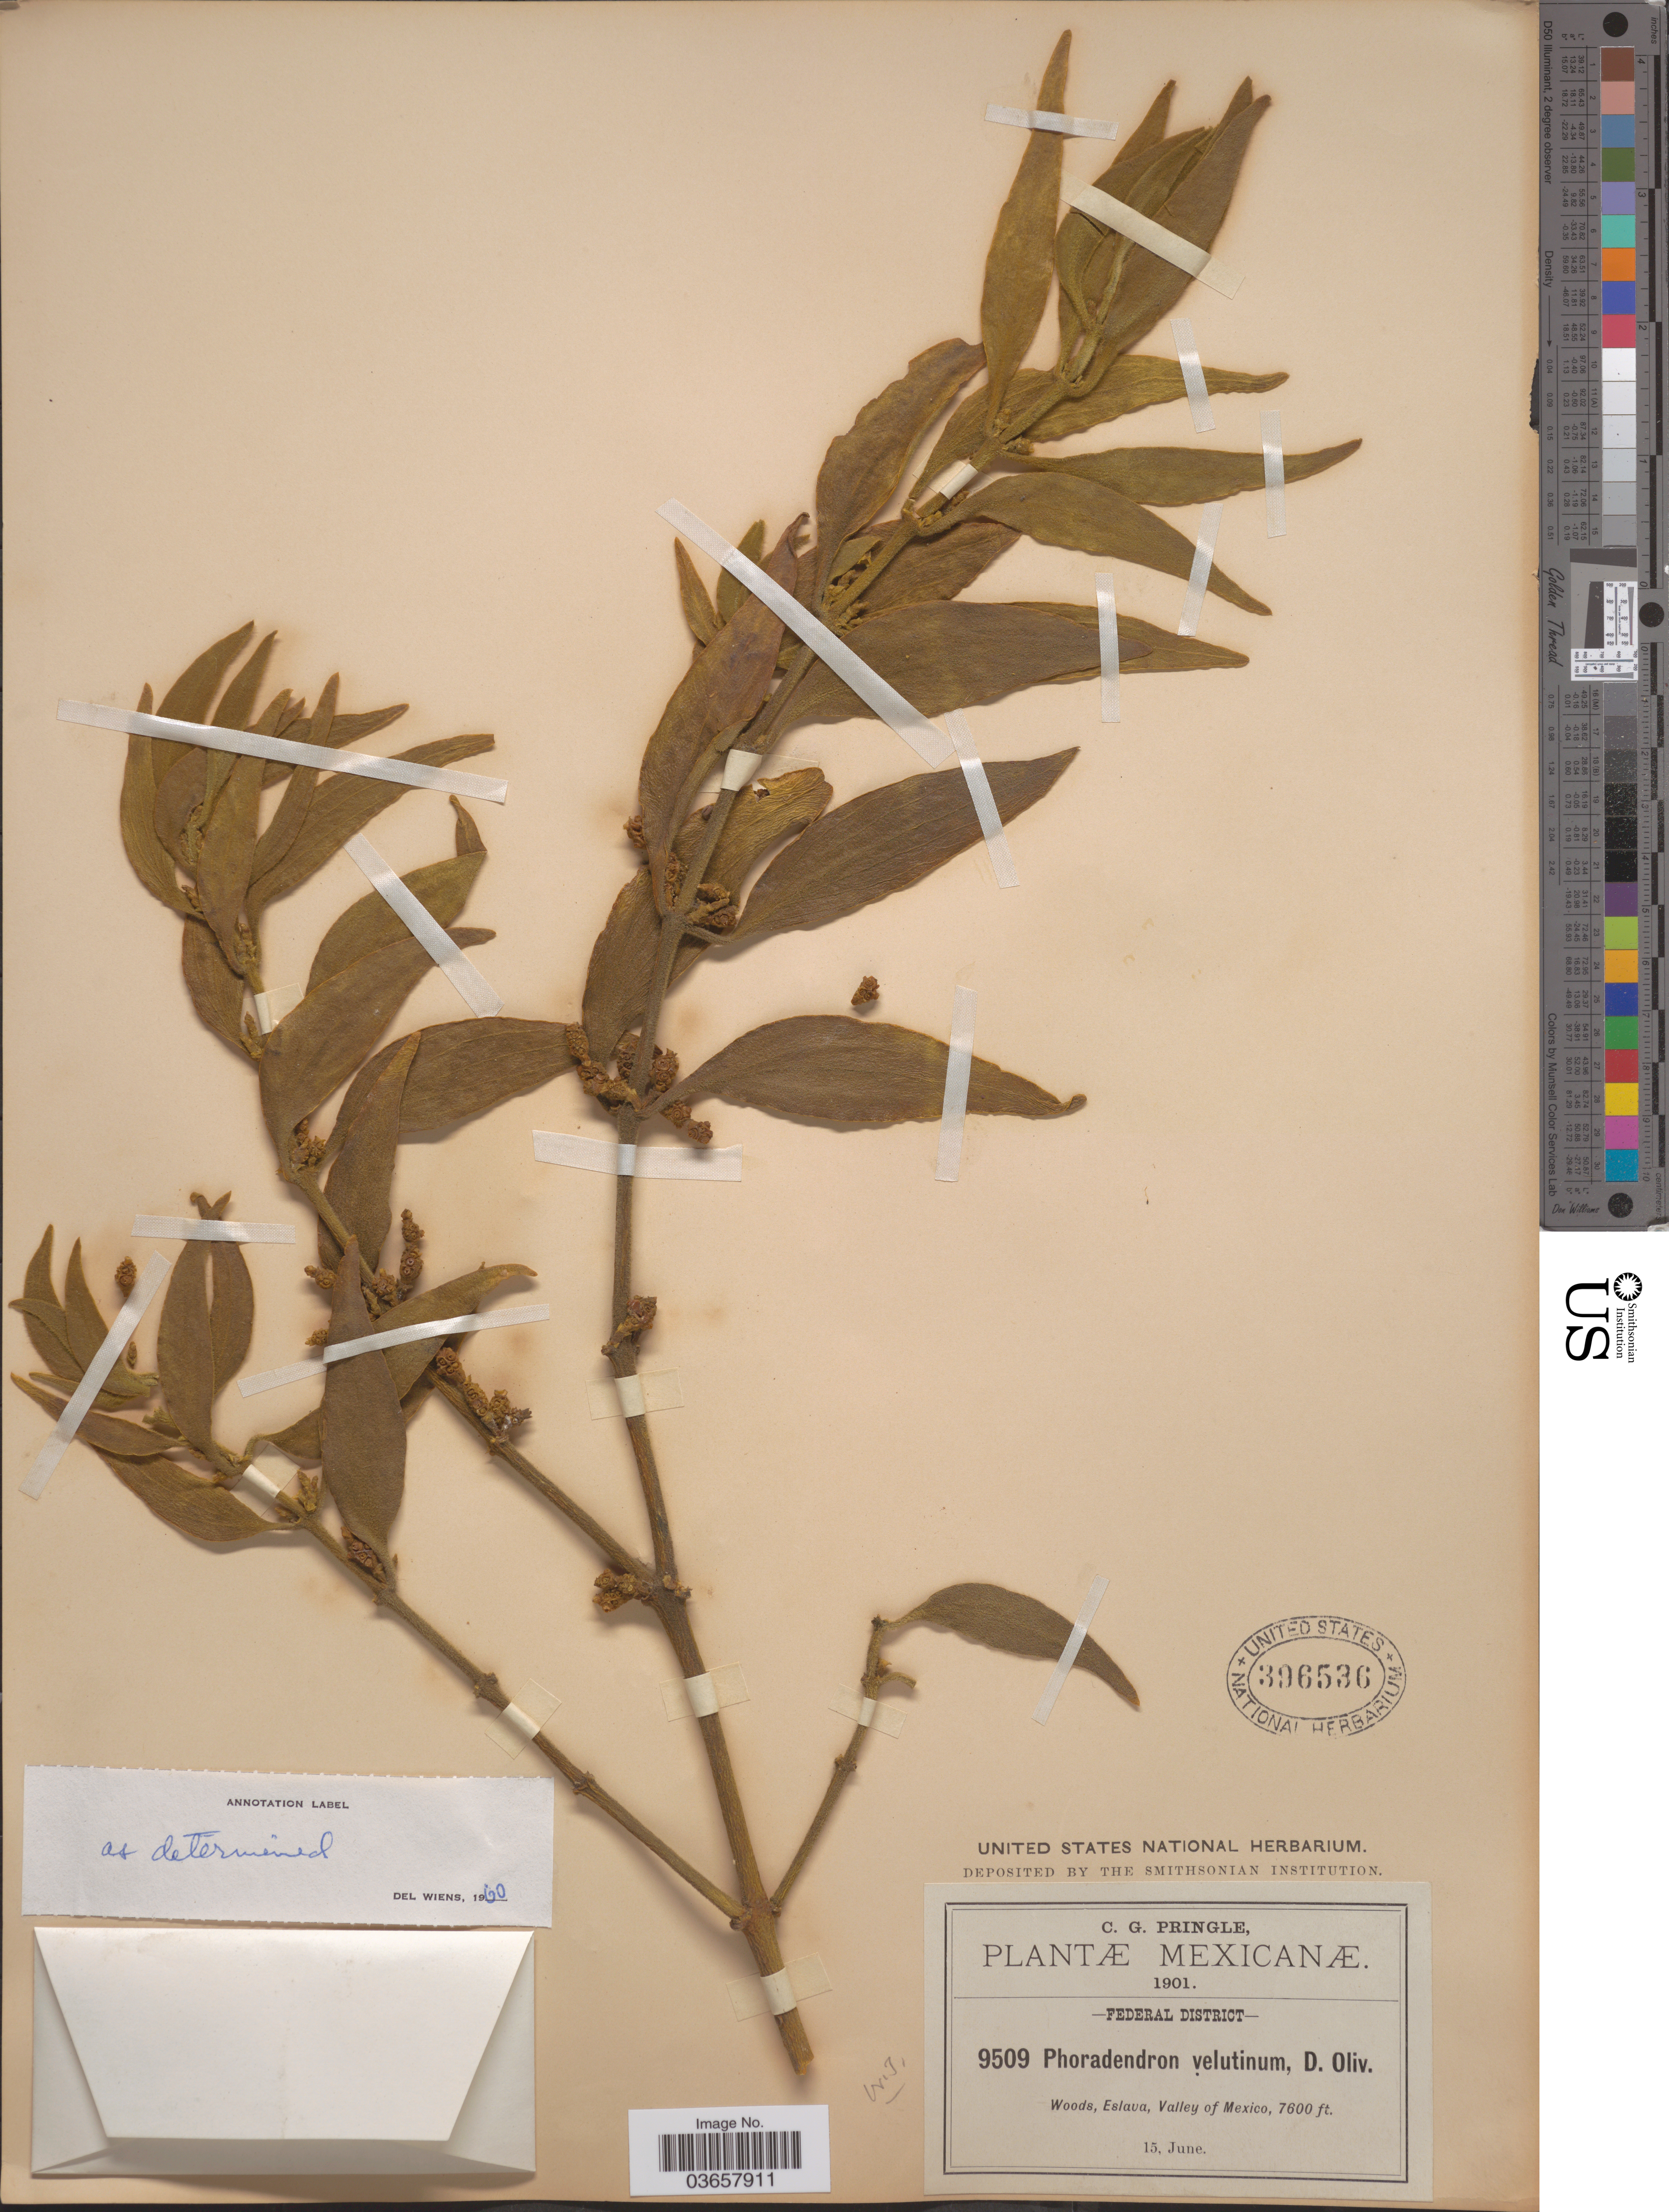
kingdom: Plantae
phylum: Tracheophyta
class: Magnoliopsida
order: Santalales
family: Viscaceae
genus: Phoradendron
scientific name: Phoradendron velutinum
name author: (DC.) Oliv.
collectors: C. G. Pringle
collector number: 9509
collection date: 1901-06-15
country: Mexico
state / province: Distrito Federal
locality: Federal District. Eslava, Valley of Mexico.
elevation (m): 2316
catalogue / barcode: US 396536